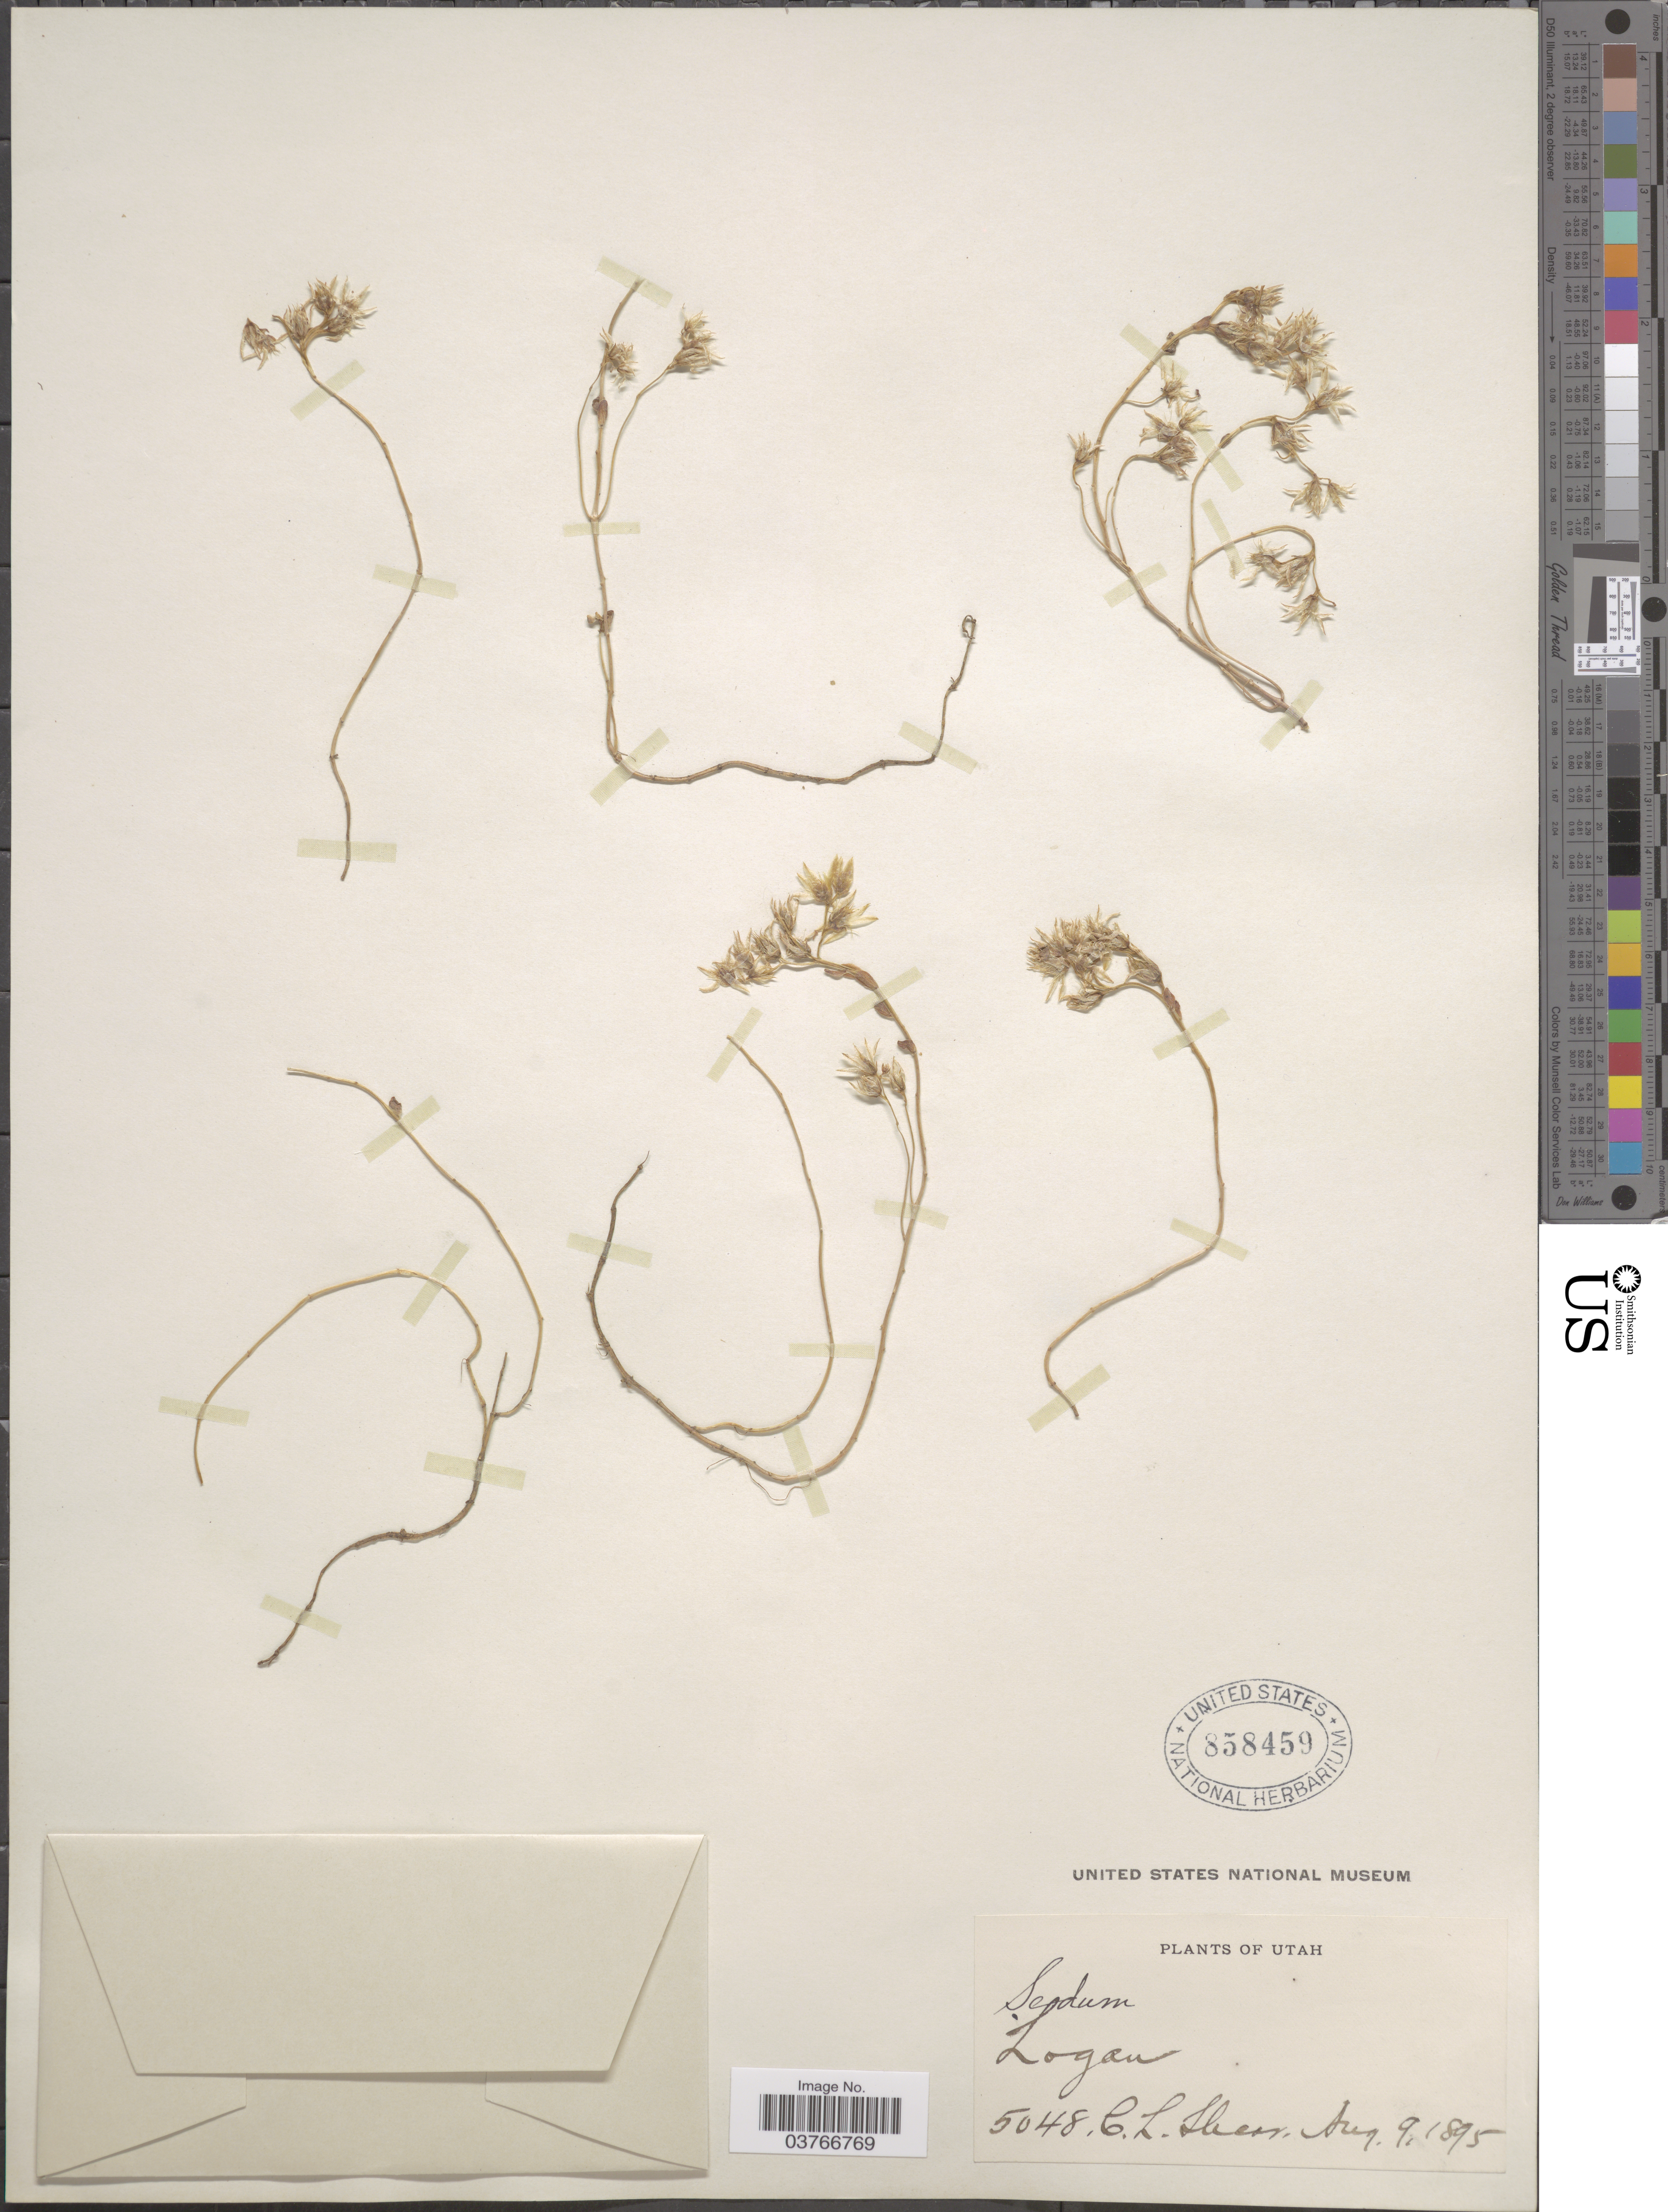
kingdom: Plantae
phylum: Tracheophyta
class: Magnoliopsida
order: Saxifragales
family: Crassulaceae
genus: Sedum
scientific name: Sedum sp.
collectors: C. L. Shear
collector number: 5048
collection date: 1895-08-09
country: United States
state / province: Utah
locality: Logan.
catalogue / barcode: US 858459